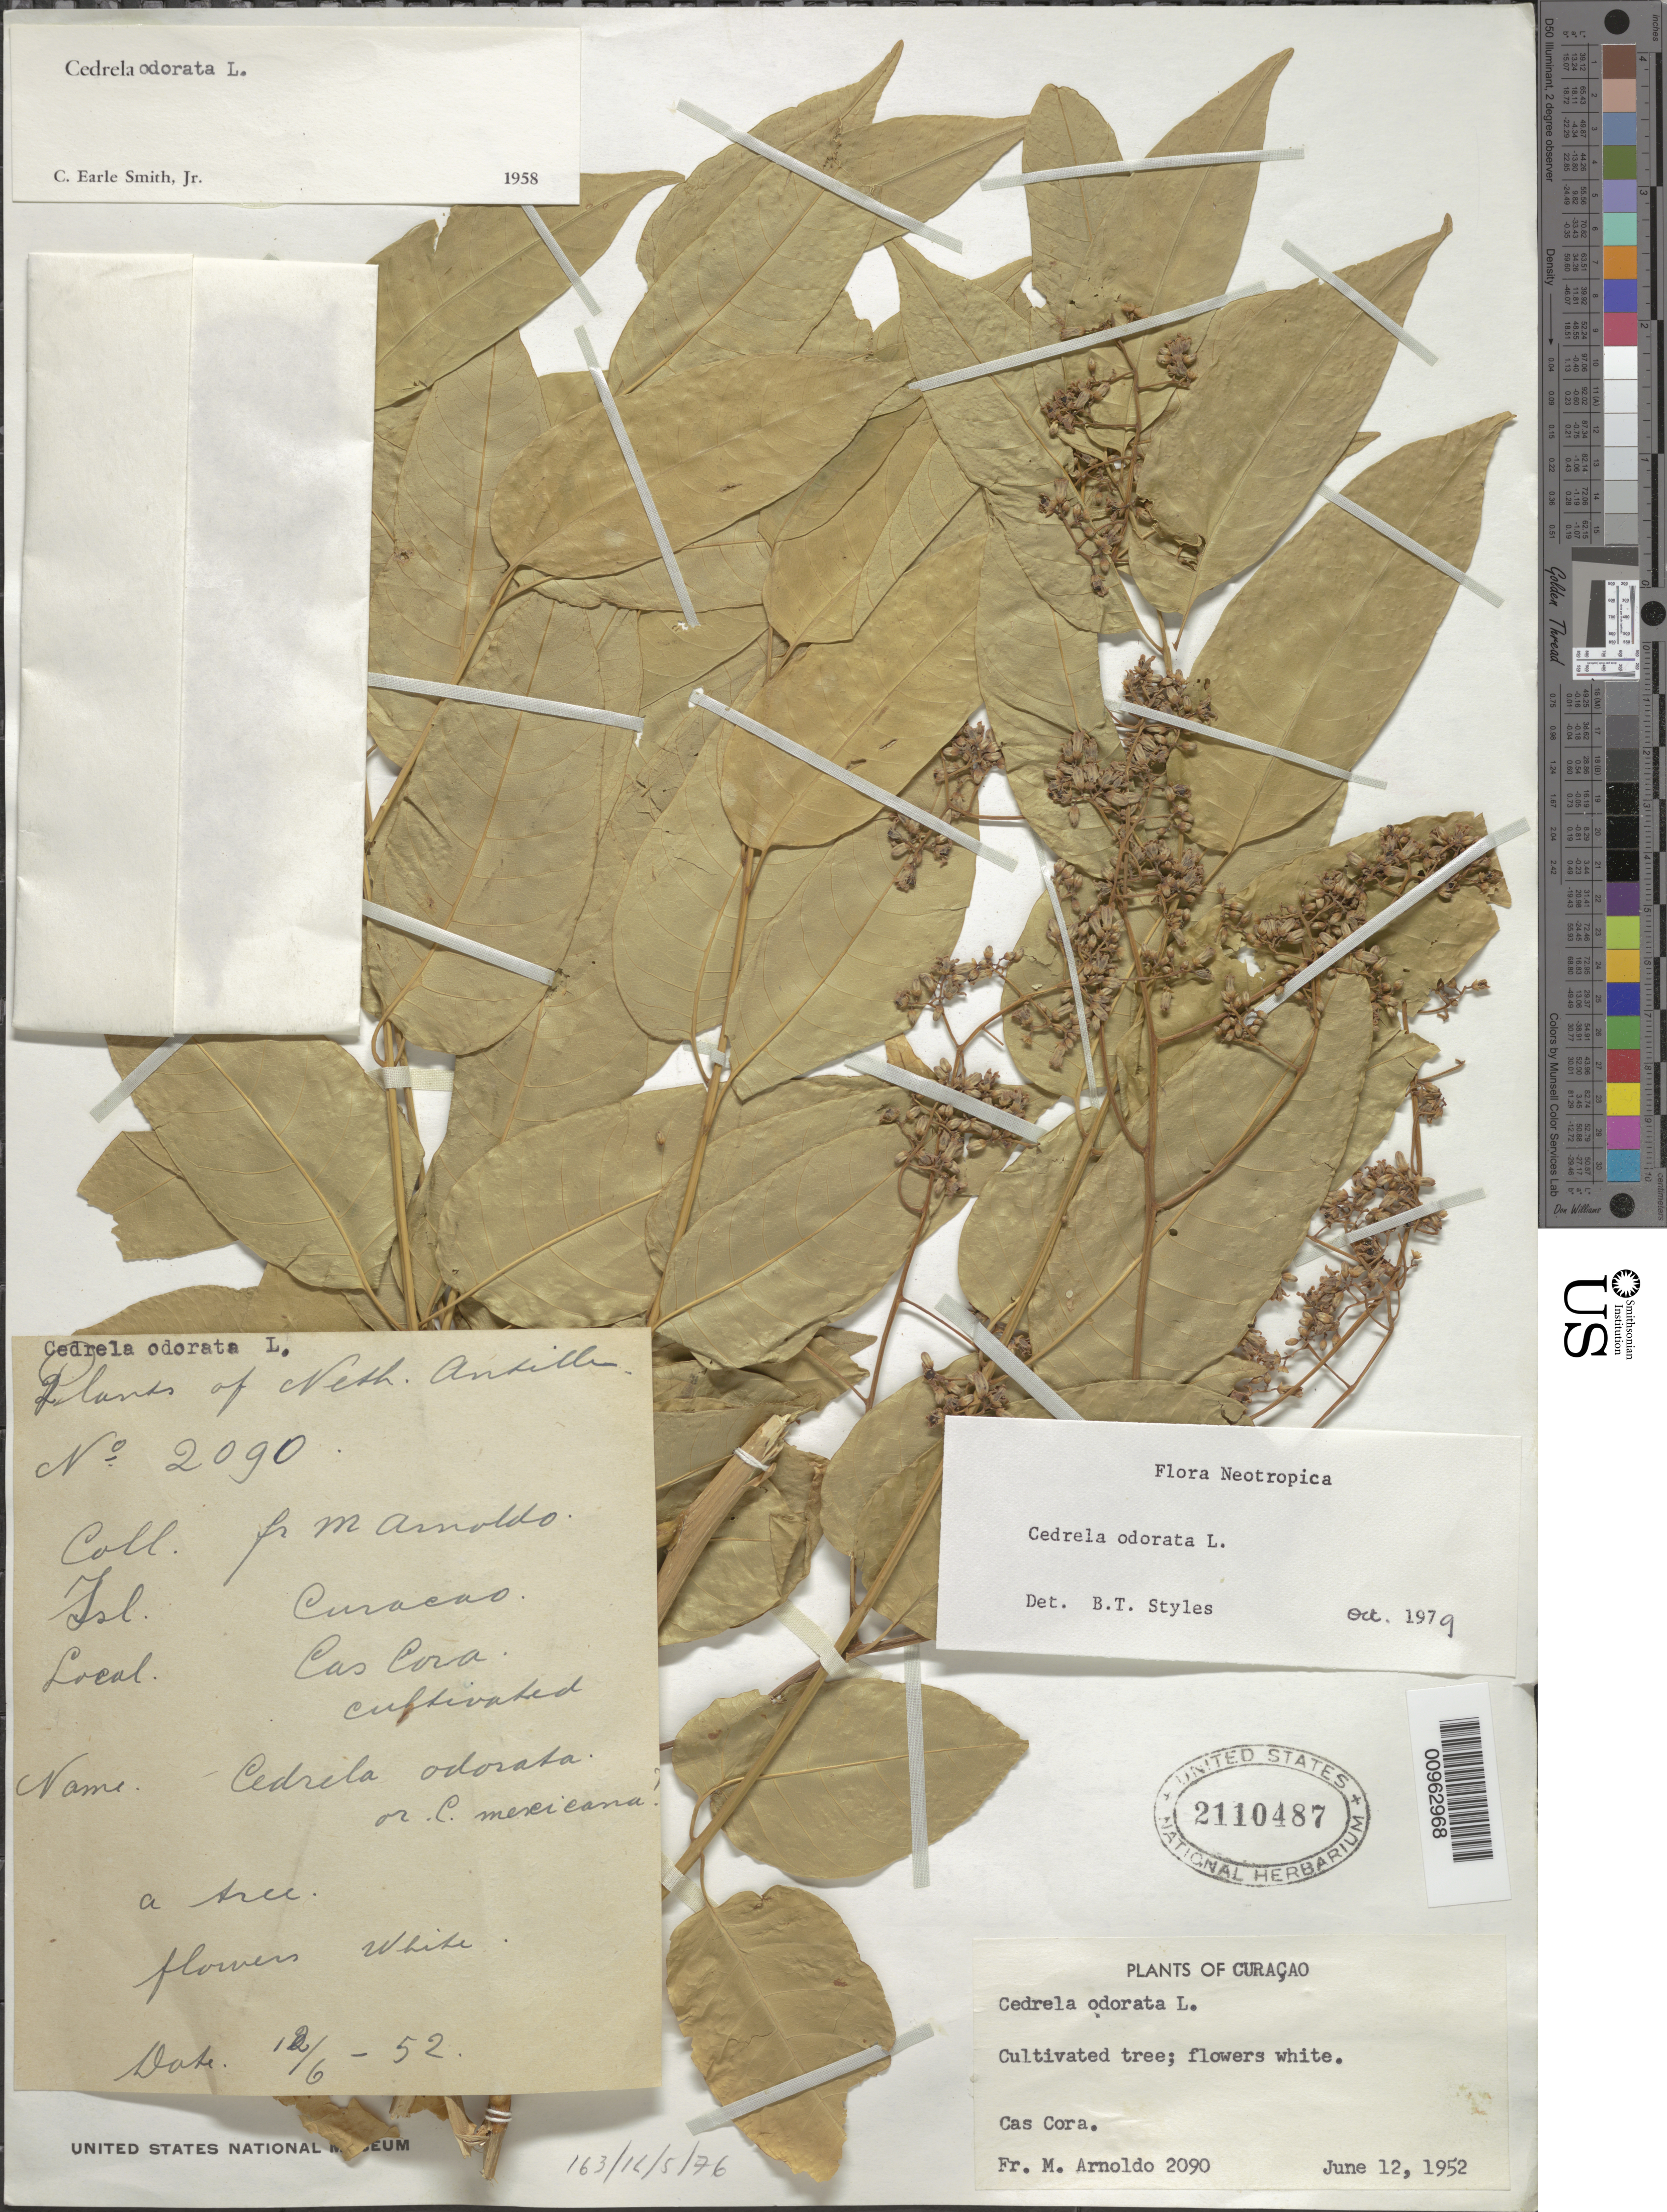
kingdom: Plantae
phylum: Tracheophyta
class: Magnoliopsida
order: Sapindales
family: Meliaceae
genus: Cedrela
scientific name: Cedrela odorata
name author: L.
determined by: Styles, B. T.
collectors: N. Arnoldo-Broeders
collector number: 2090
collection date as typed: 12 Jun 1952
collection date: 1952-06-12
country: Curaçao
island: Curaçao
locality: Cas Cora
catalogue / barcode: US 2110487